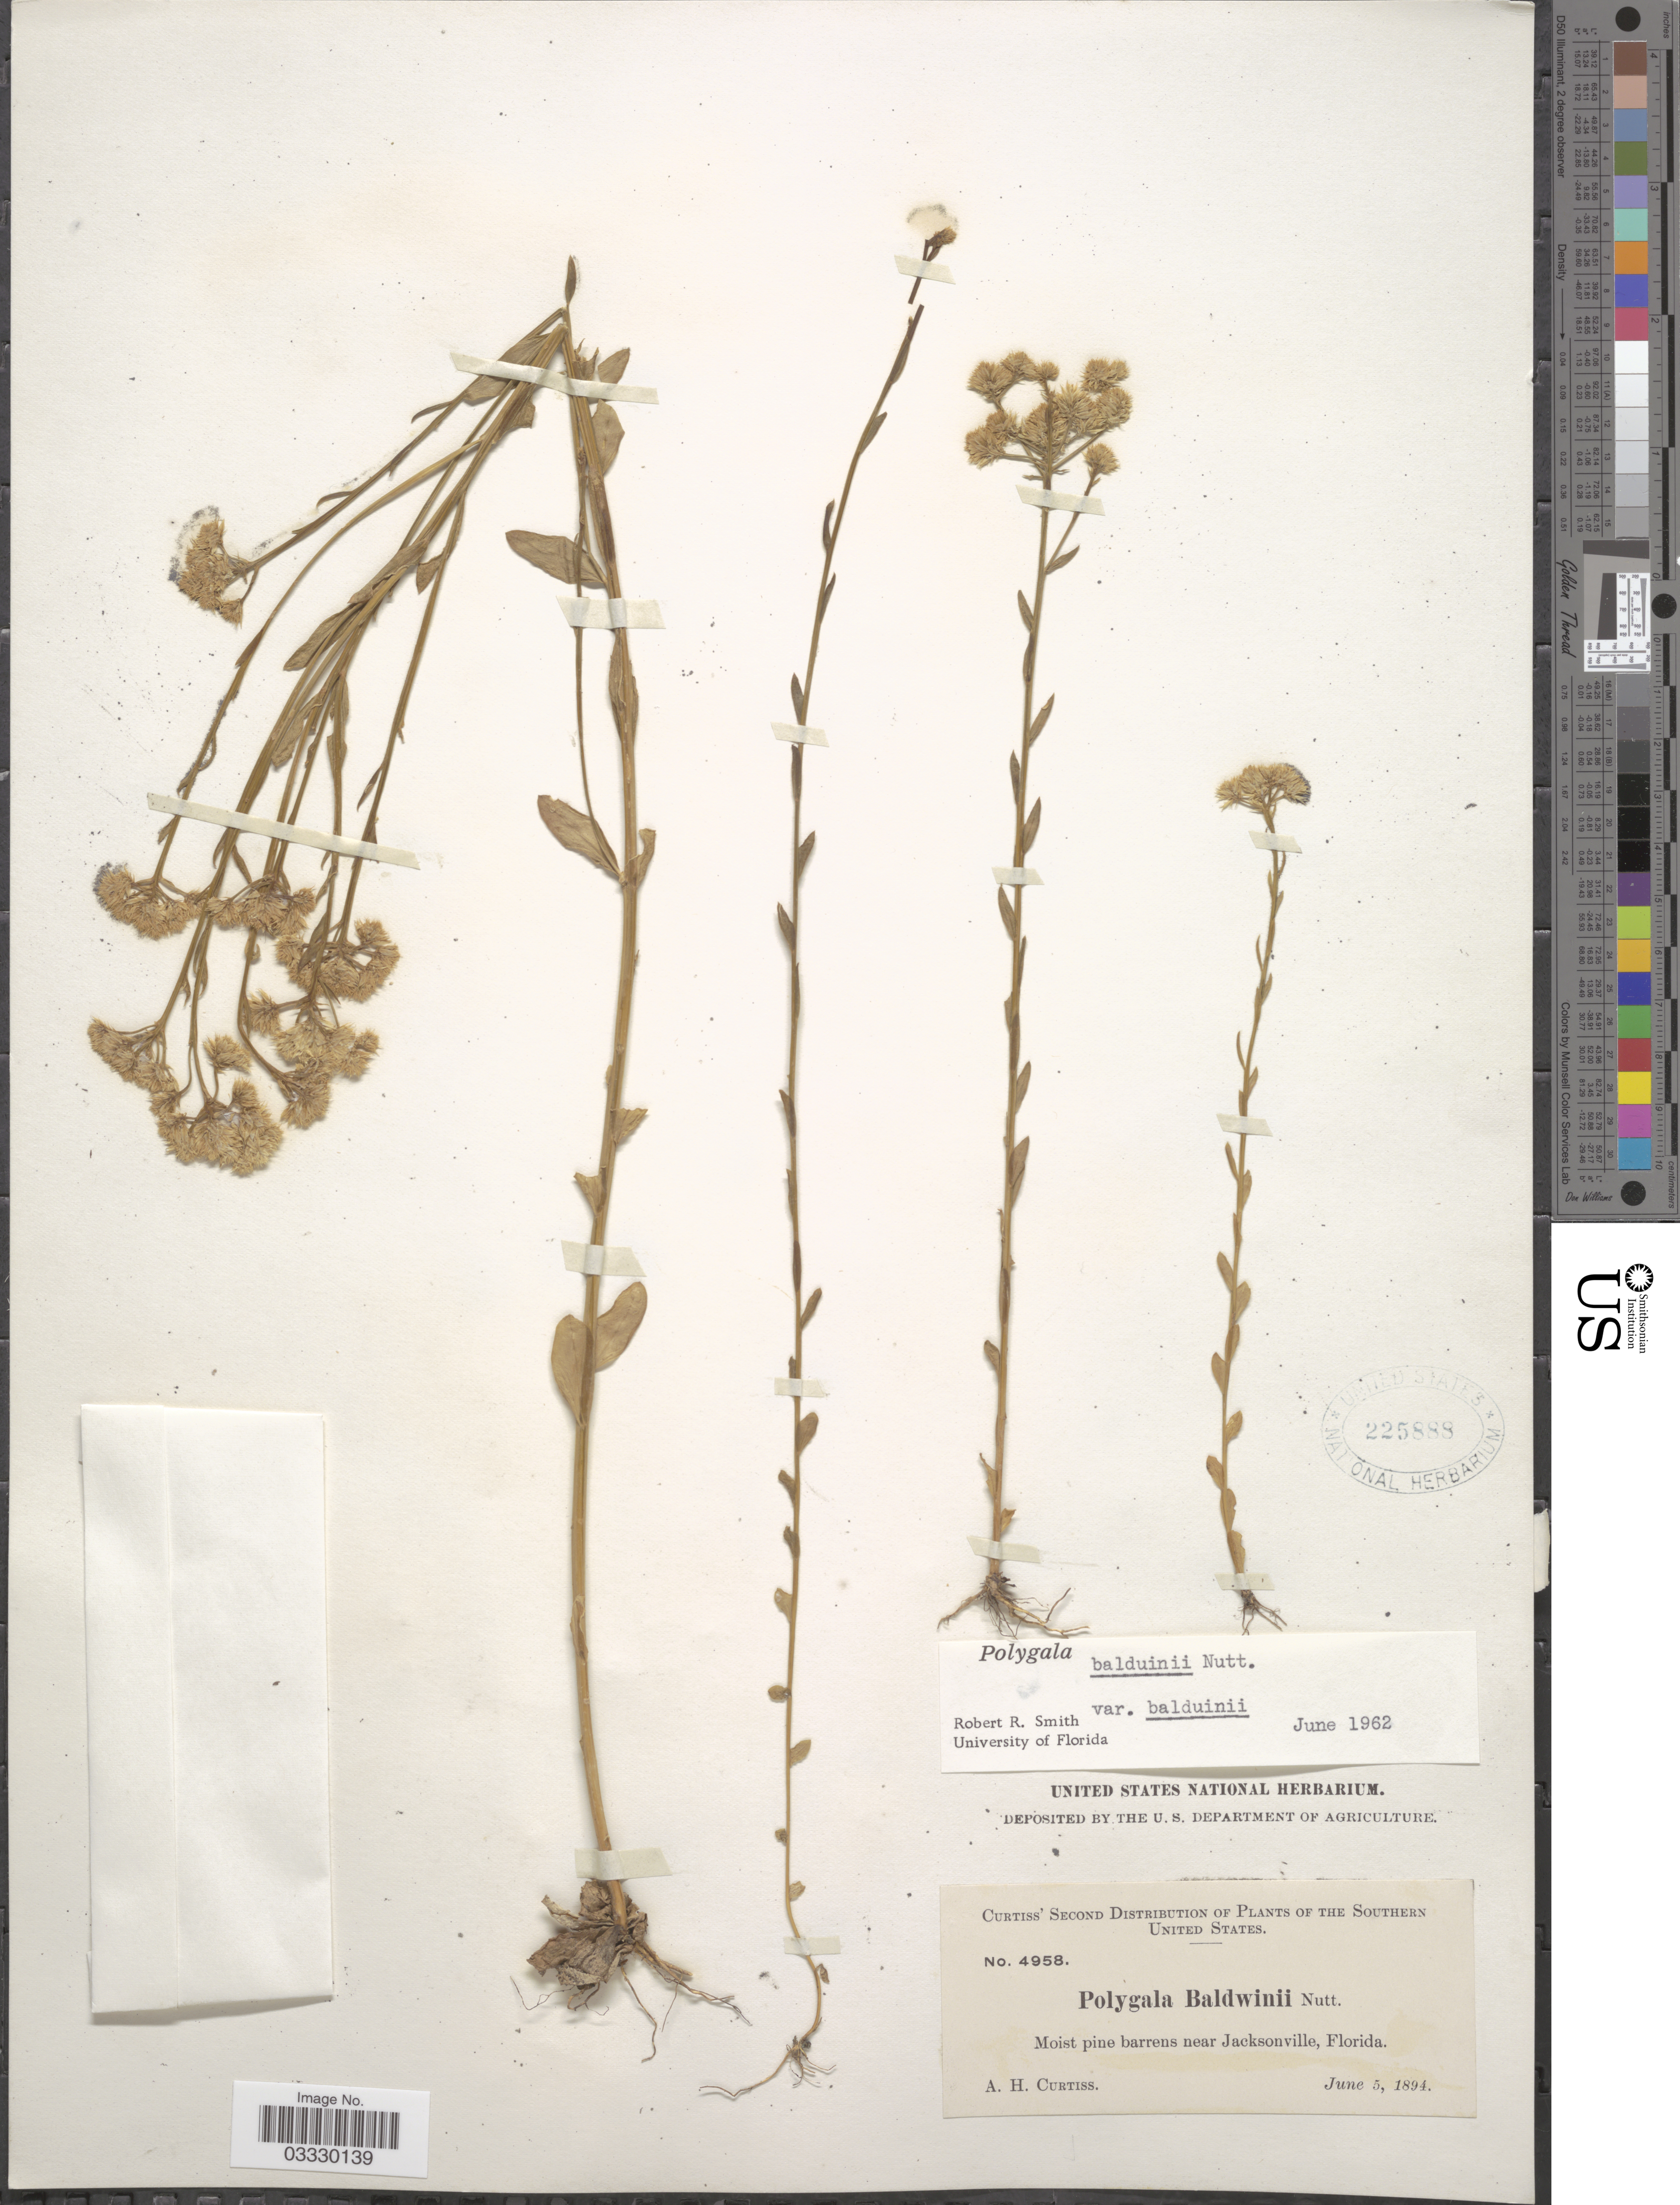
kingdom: Plantae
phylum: Tracheophyta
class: Magnoliopsida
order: Fabales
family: Polygalaceae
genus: Polygala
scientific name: Polygala balduinii var. balduinii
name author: Nutt.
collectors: A. H. Curtiss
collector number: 4958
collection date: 1894-06-05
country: United States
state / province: Florida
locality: Southern United States. Moist pine barrens near Jacksonville.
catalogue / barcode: US 225888